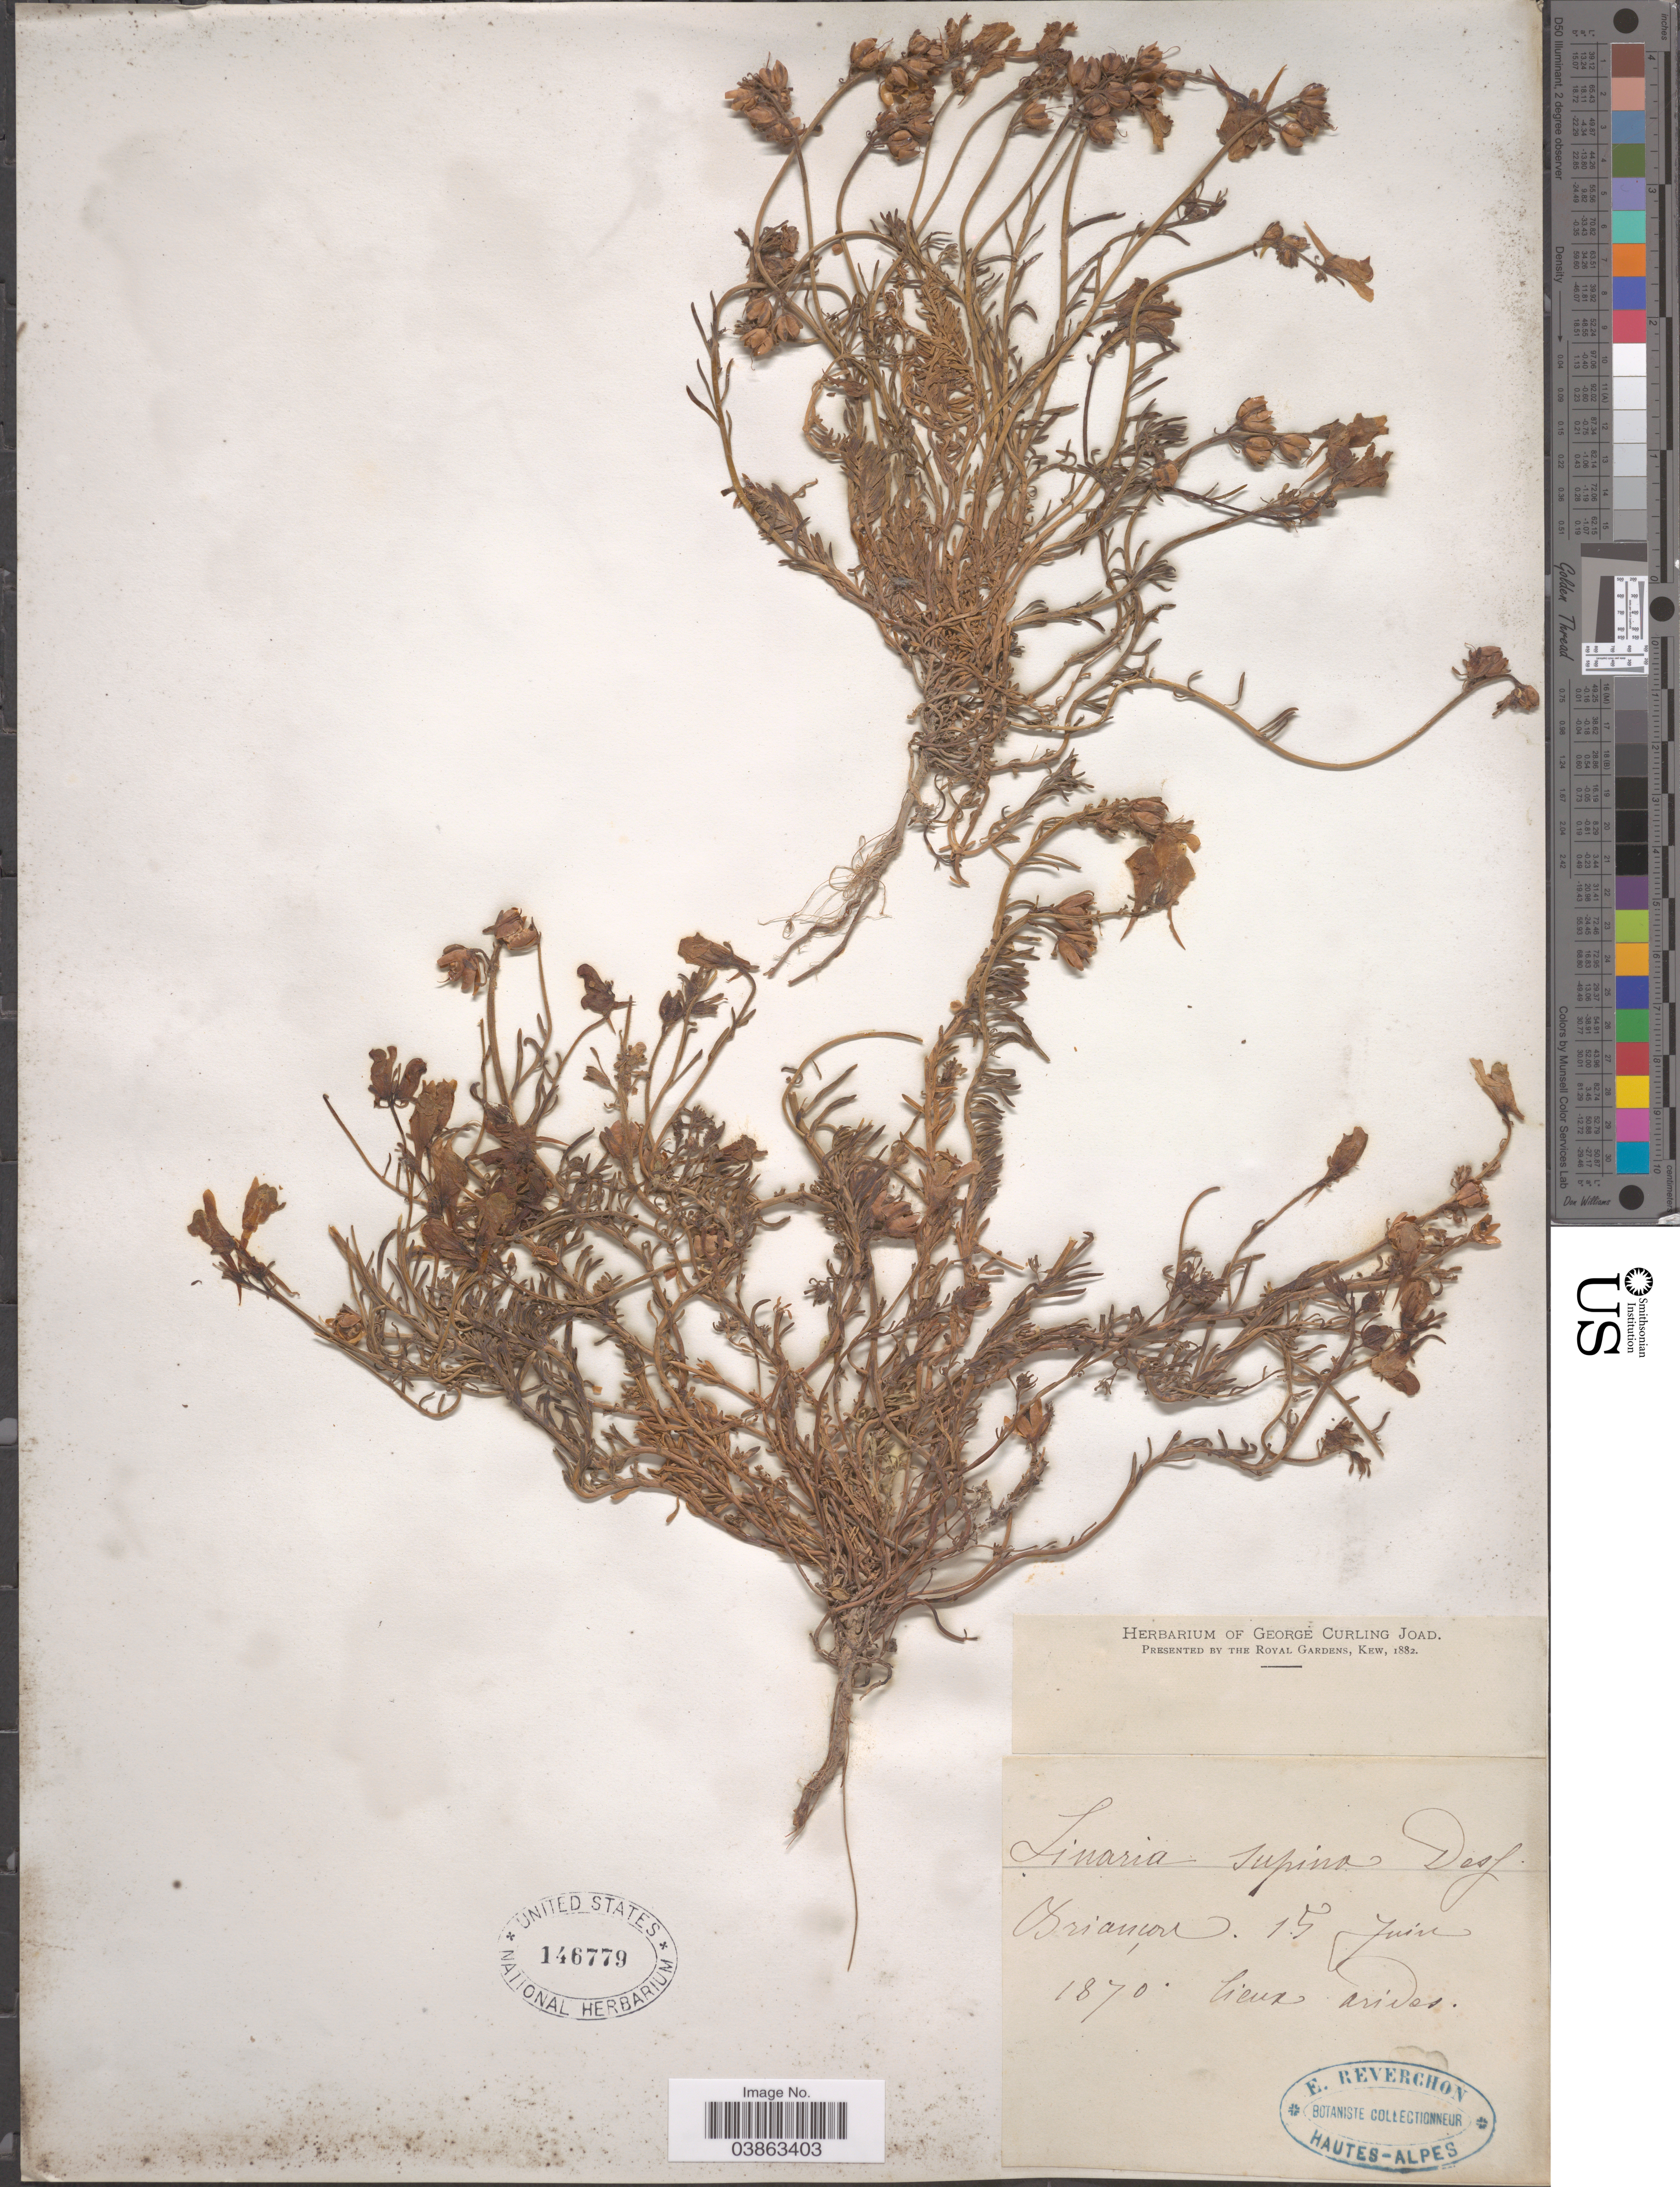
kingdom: Plantae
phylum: Tracheophyta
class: Magnoliopsida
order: Lamiales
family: Plantaginaceae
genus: Linaria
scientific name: Linaria supina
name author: (L.) Chaz.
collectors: E. Reverchon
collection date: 1870-06-15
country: France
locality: Briancon. Cieux arides.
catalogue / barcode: US 146779